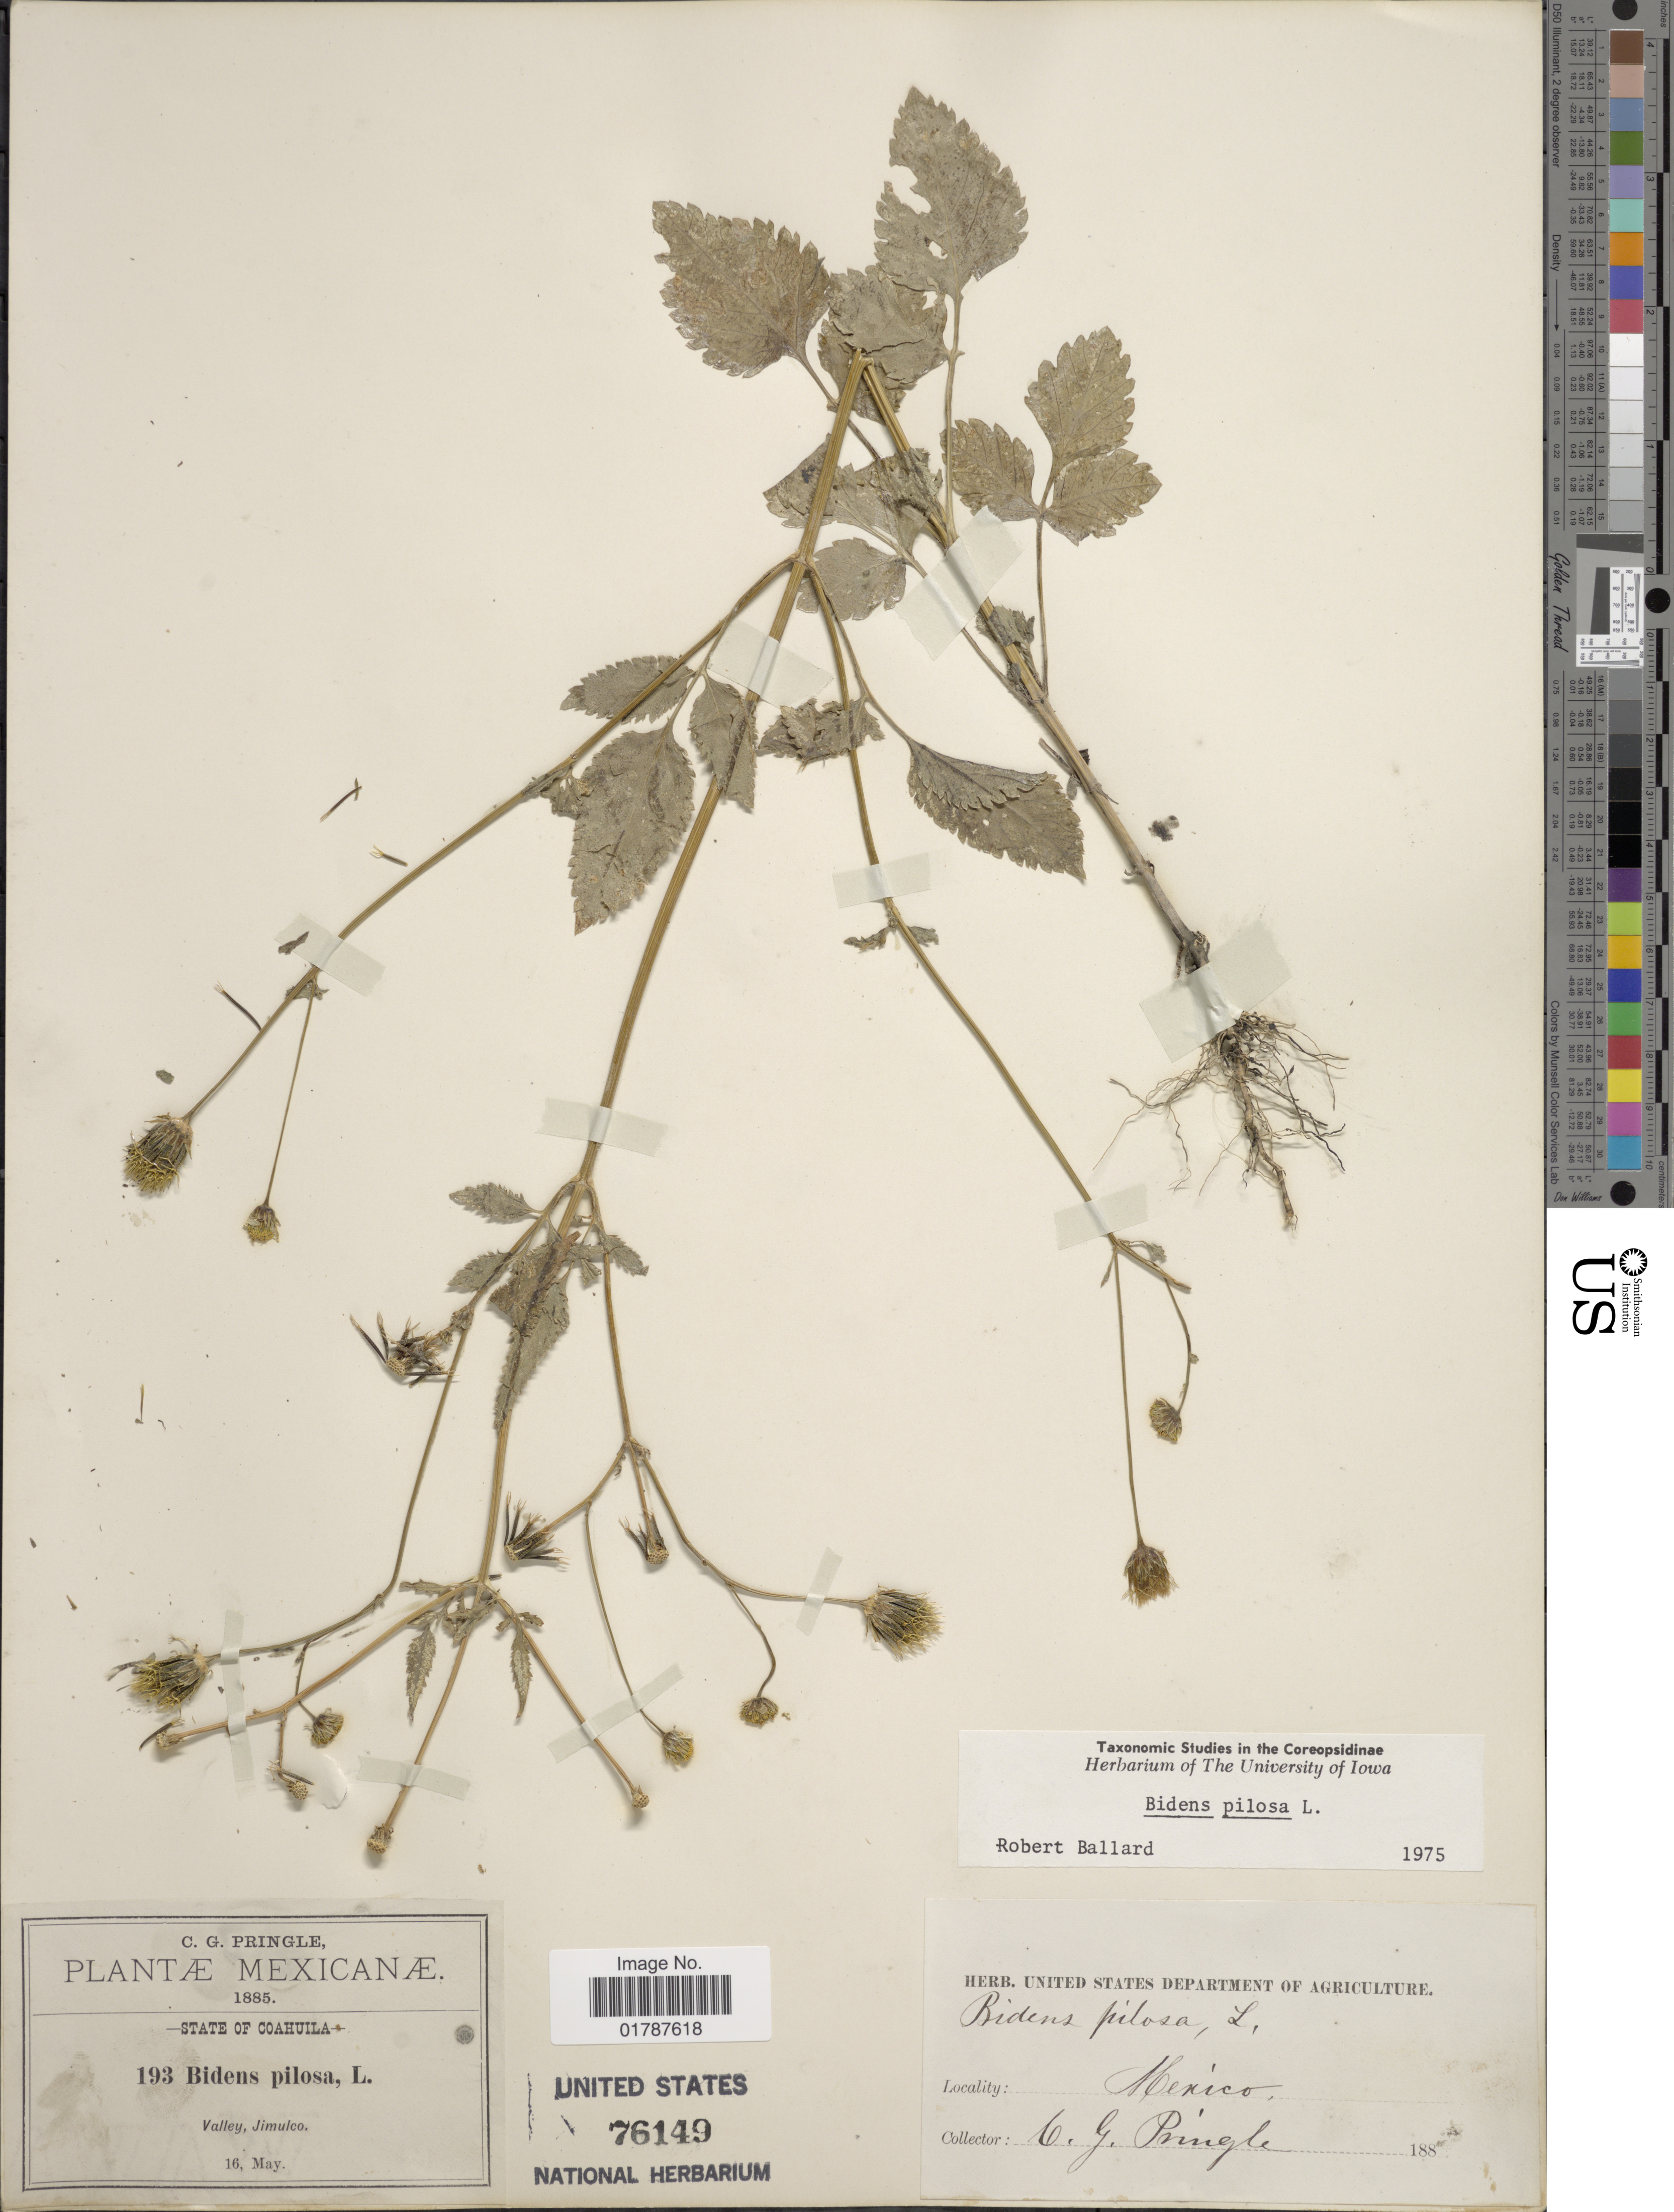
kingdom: Plantae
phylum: Tracheophyta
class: Magnoliopsida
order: Asterales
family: Asteraceae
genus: Bidens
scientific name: Bidens pilosa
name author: L.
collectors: C. G. Pringle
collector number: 193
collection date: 1885-05-16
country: Mexico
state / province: Coahuila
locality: State of Coahuila, Valley, Jimulco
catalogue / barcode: US 76149